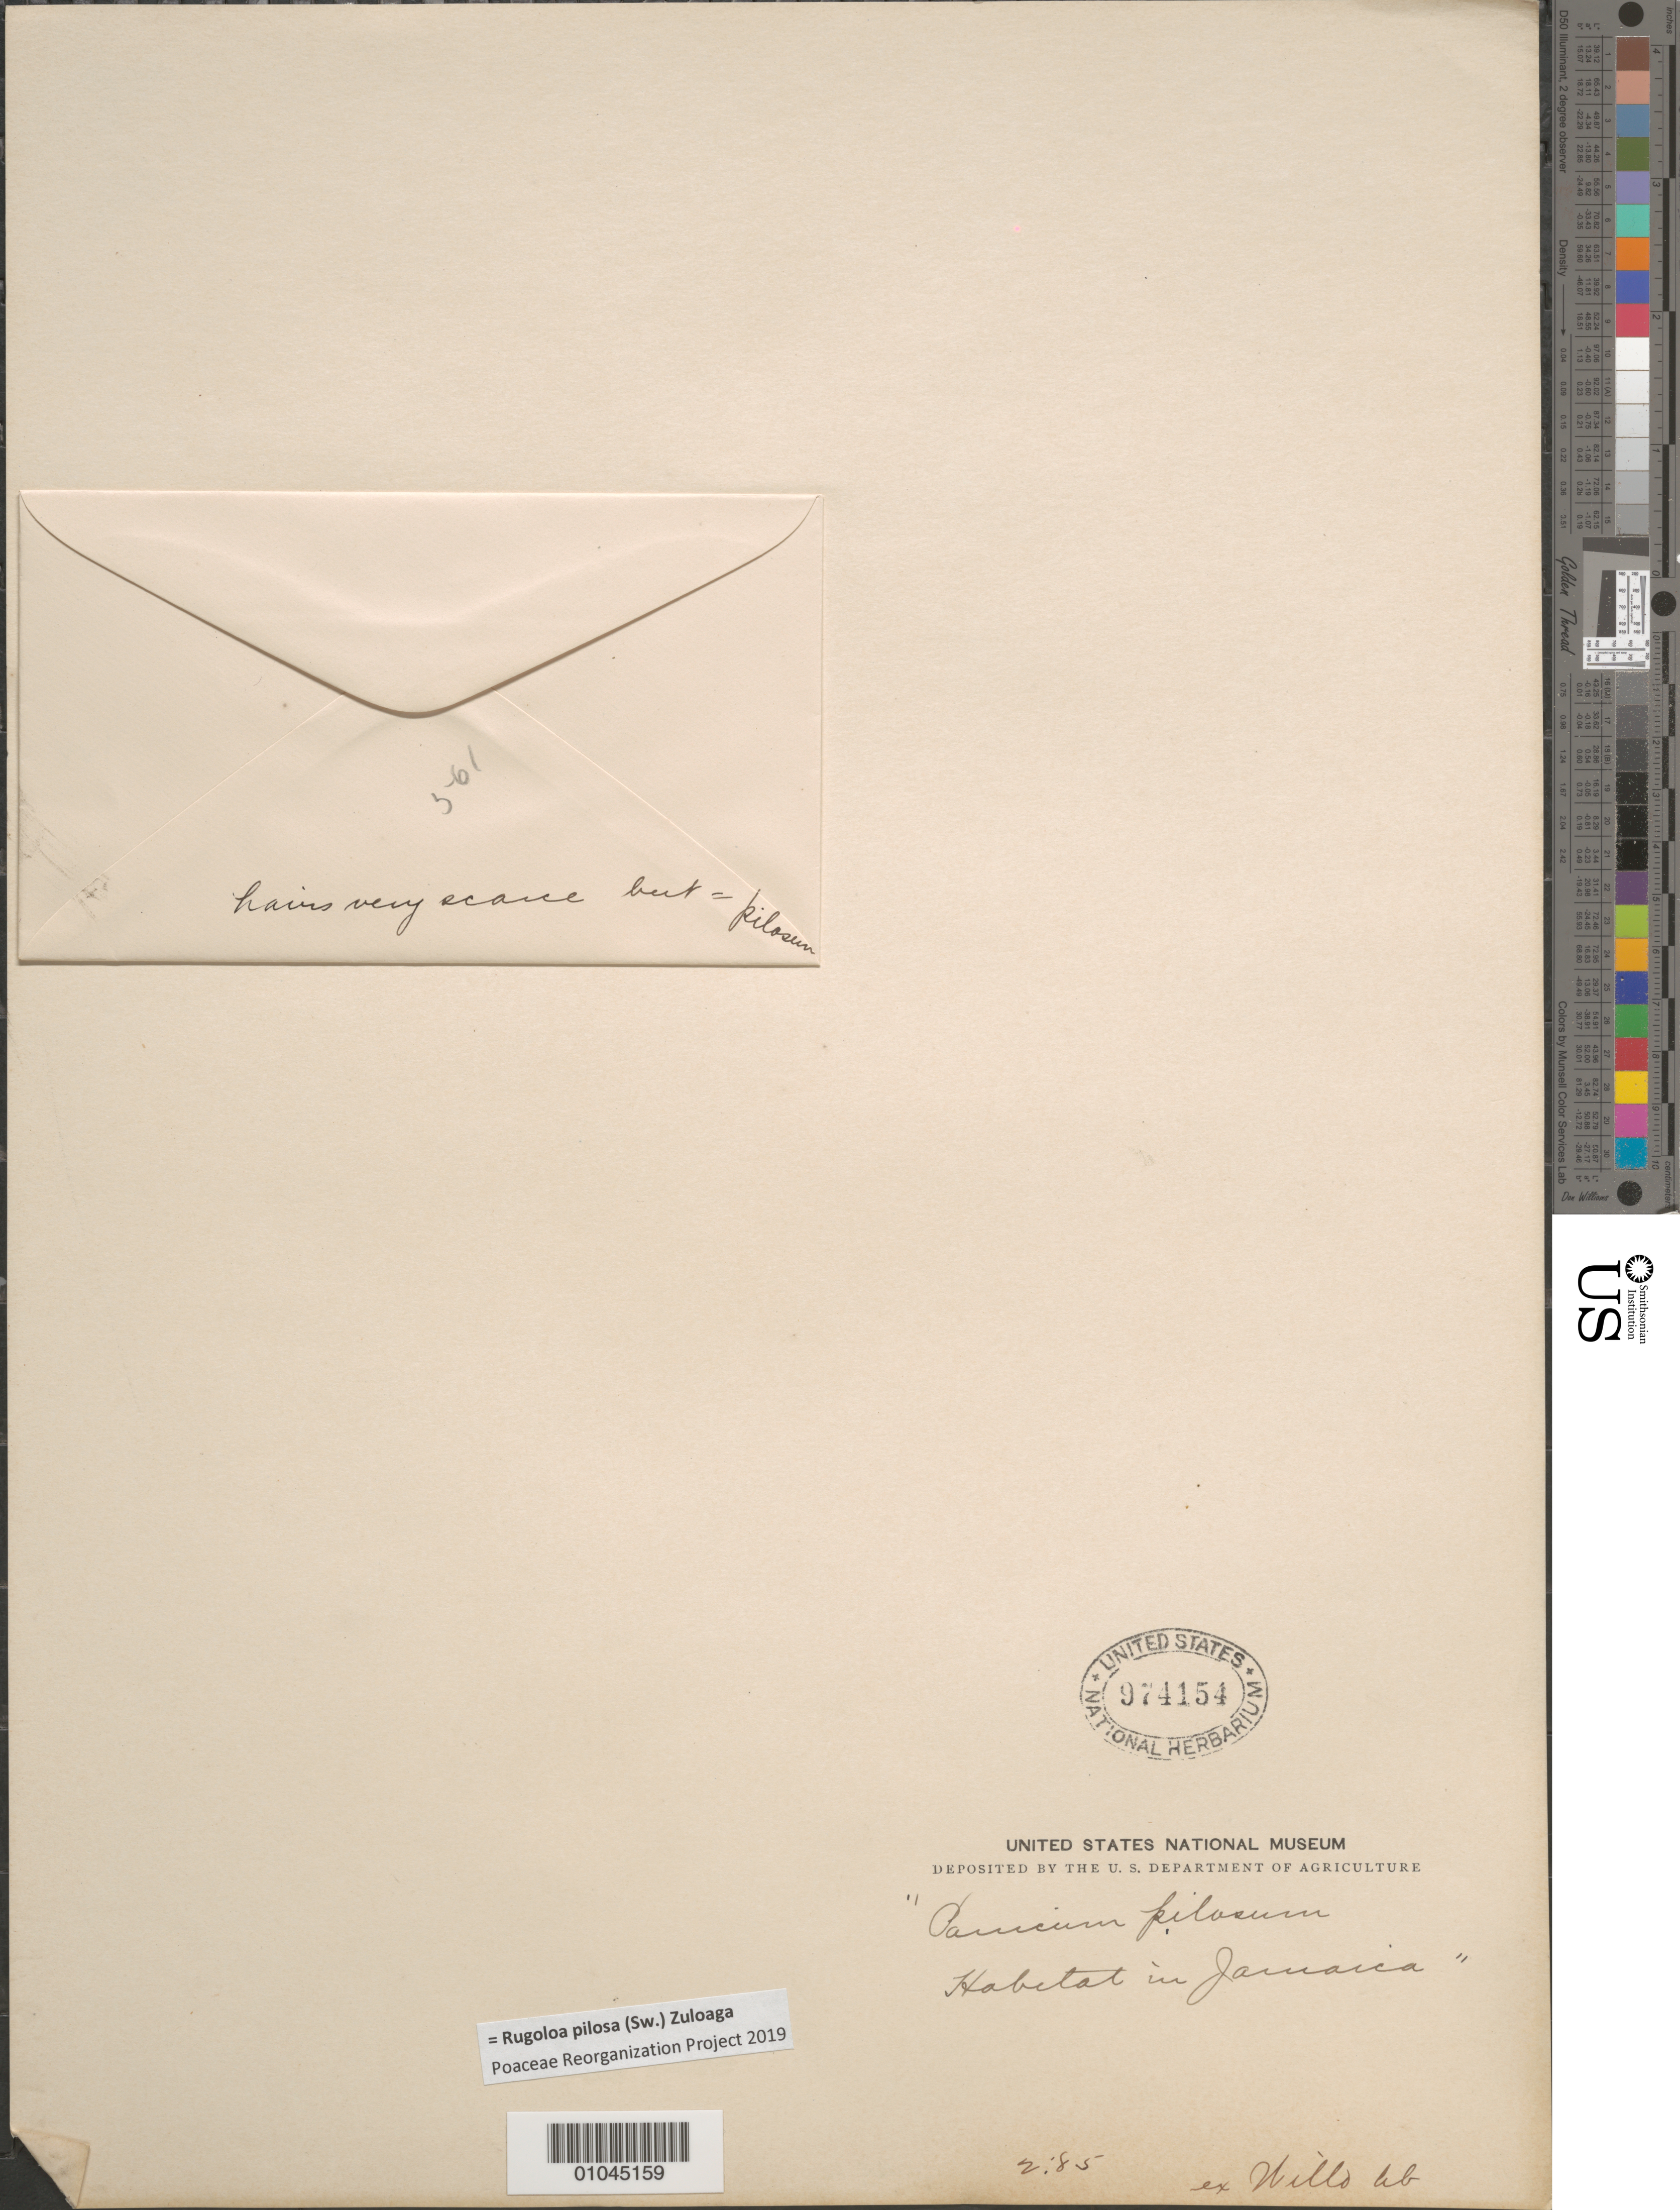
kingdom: Plantae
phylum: Tracheophyta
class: Liliopsida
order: Poales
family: Poaceae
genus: Panicum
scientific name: Panicum pilosum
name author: Sw.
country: Jamaica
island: Jamaica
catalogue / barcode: US 974154